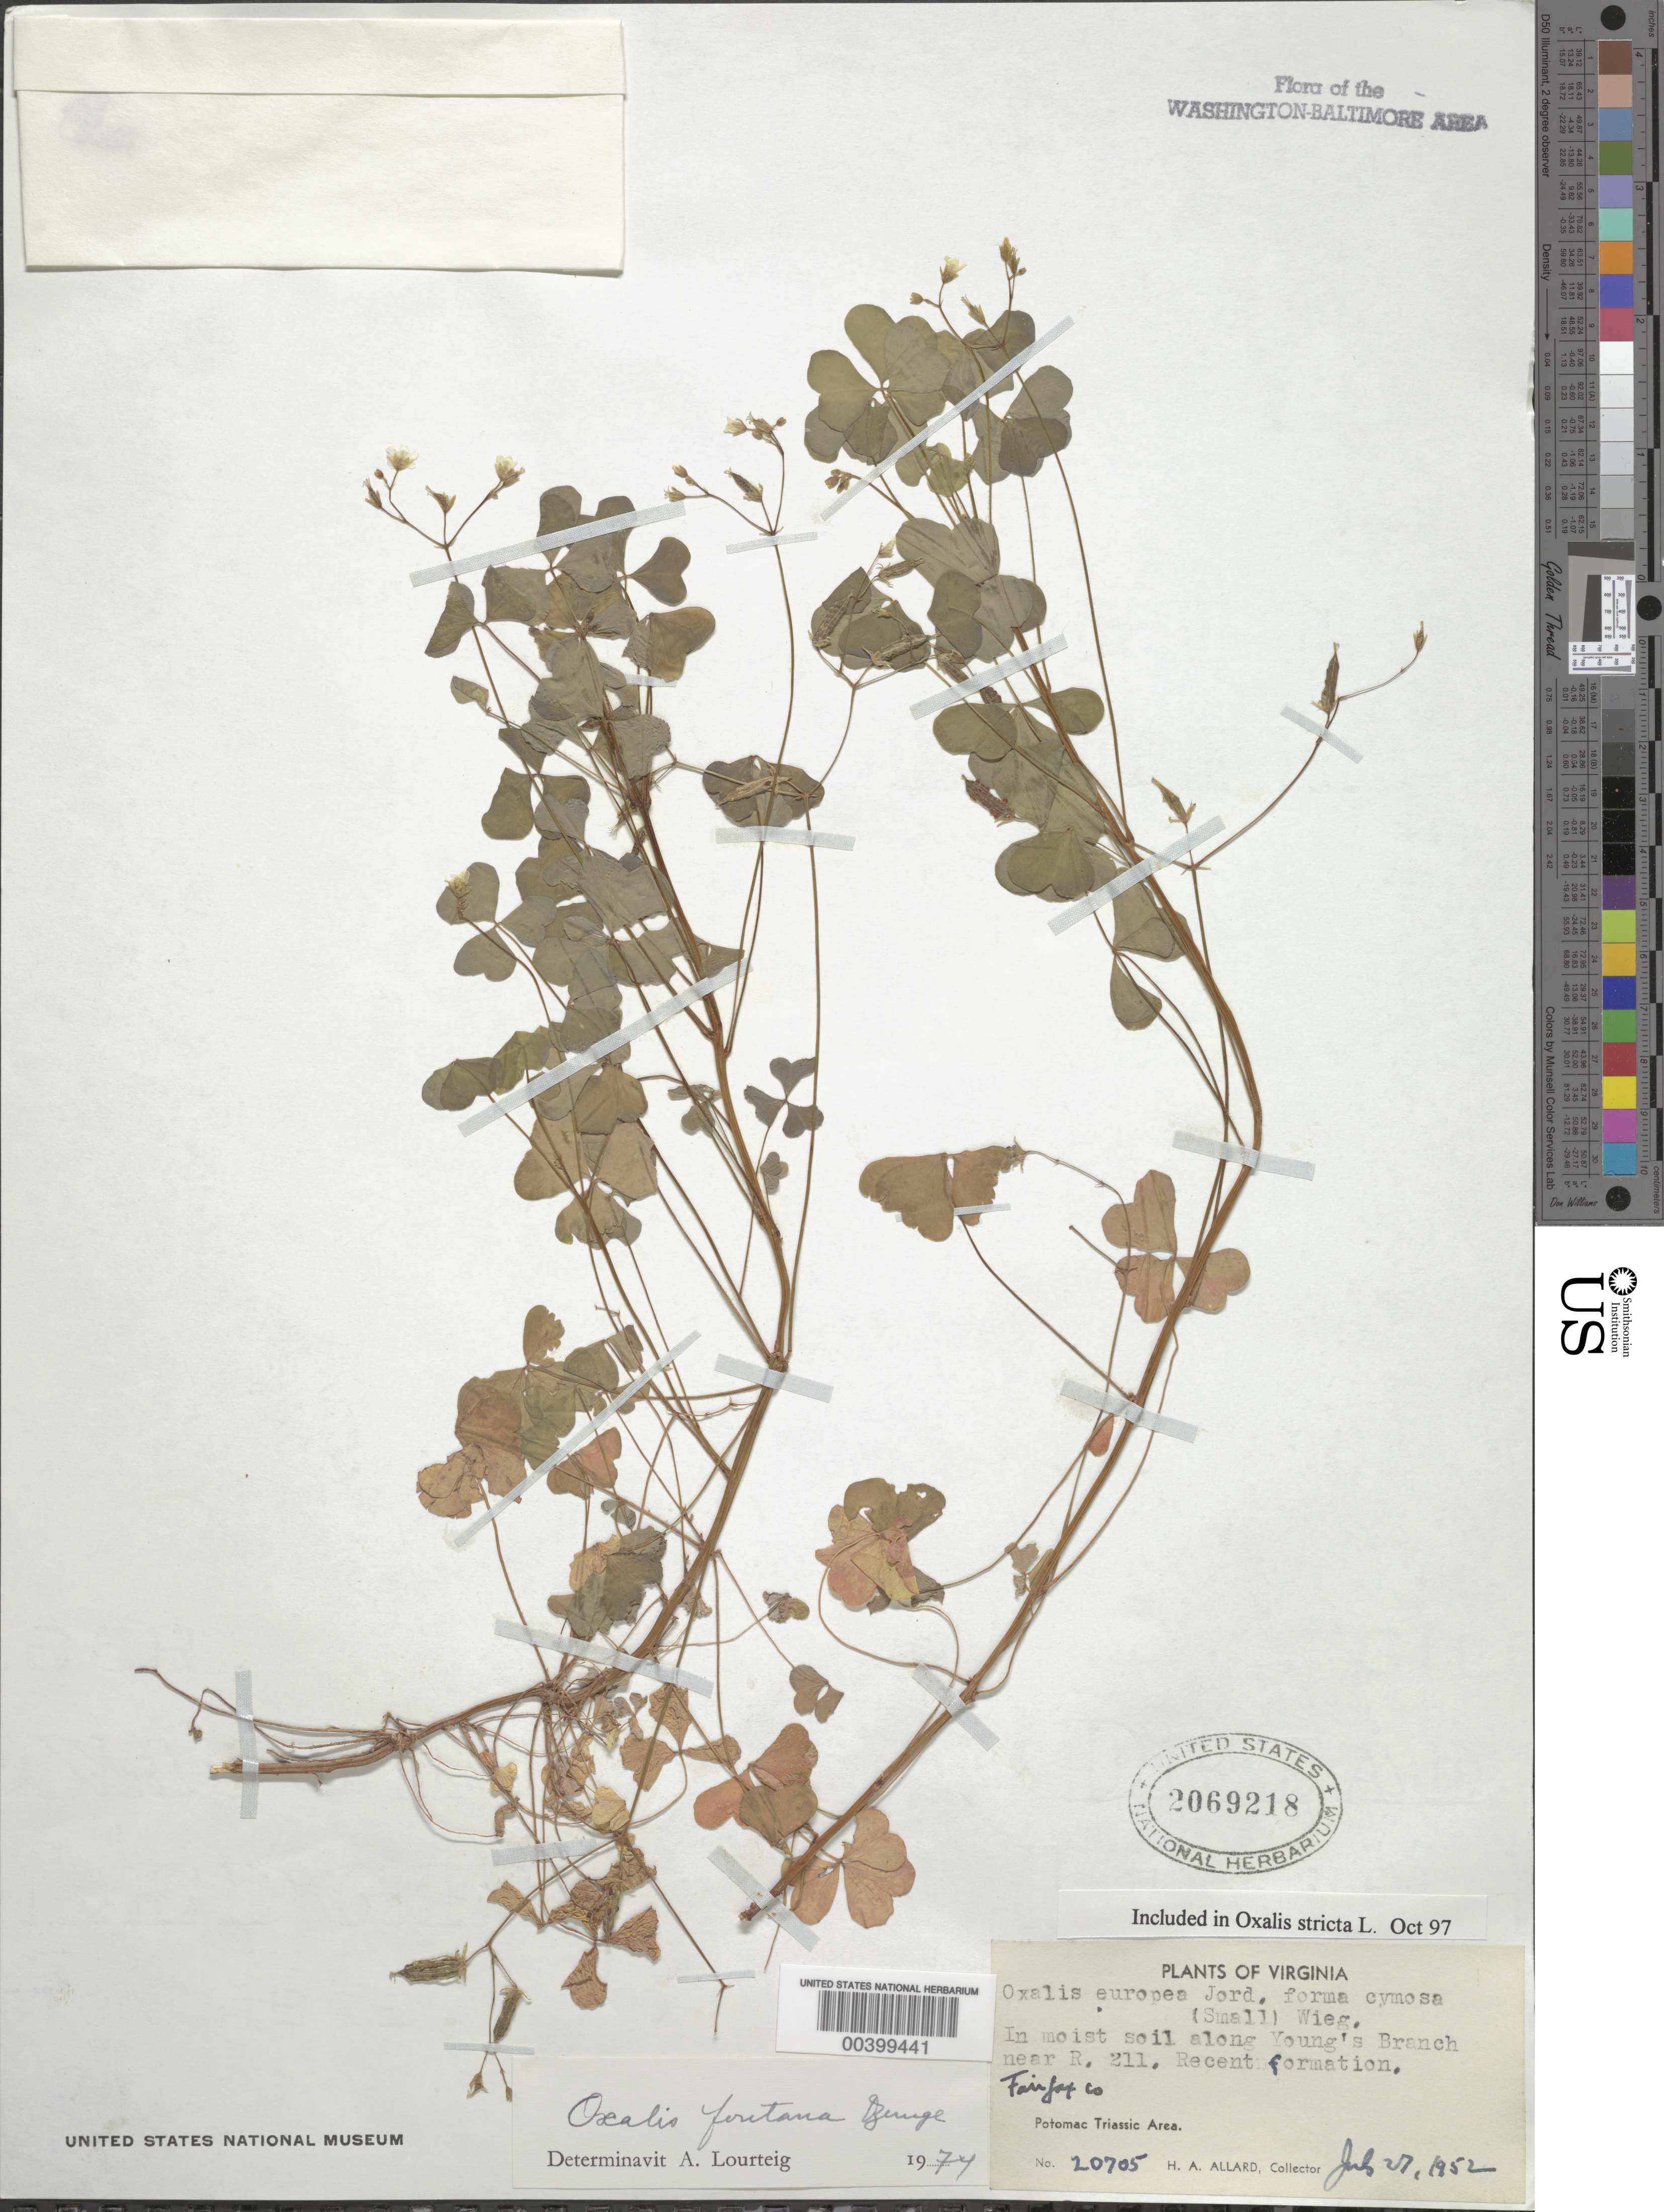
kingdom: Plantae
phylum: Tracheophyta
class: Magnoliopsida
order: Oxalidales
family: Oxalidaceae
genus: Oxalis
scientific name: Oxalis stricta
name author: L.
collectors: H. A. Allard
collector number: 20705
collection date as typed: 27 Jul 1952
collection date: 1952-07-27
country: United States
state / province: Virginia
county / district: Fairfax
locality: Youngs Branch, Route 211 vicinity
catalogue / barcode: US 2069218